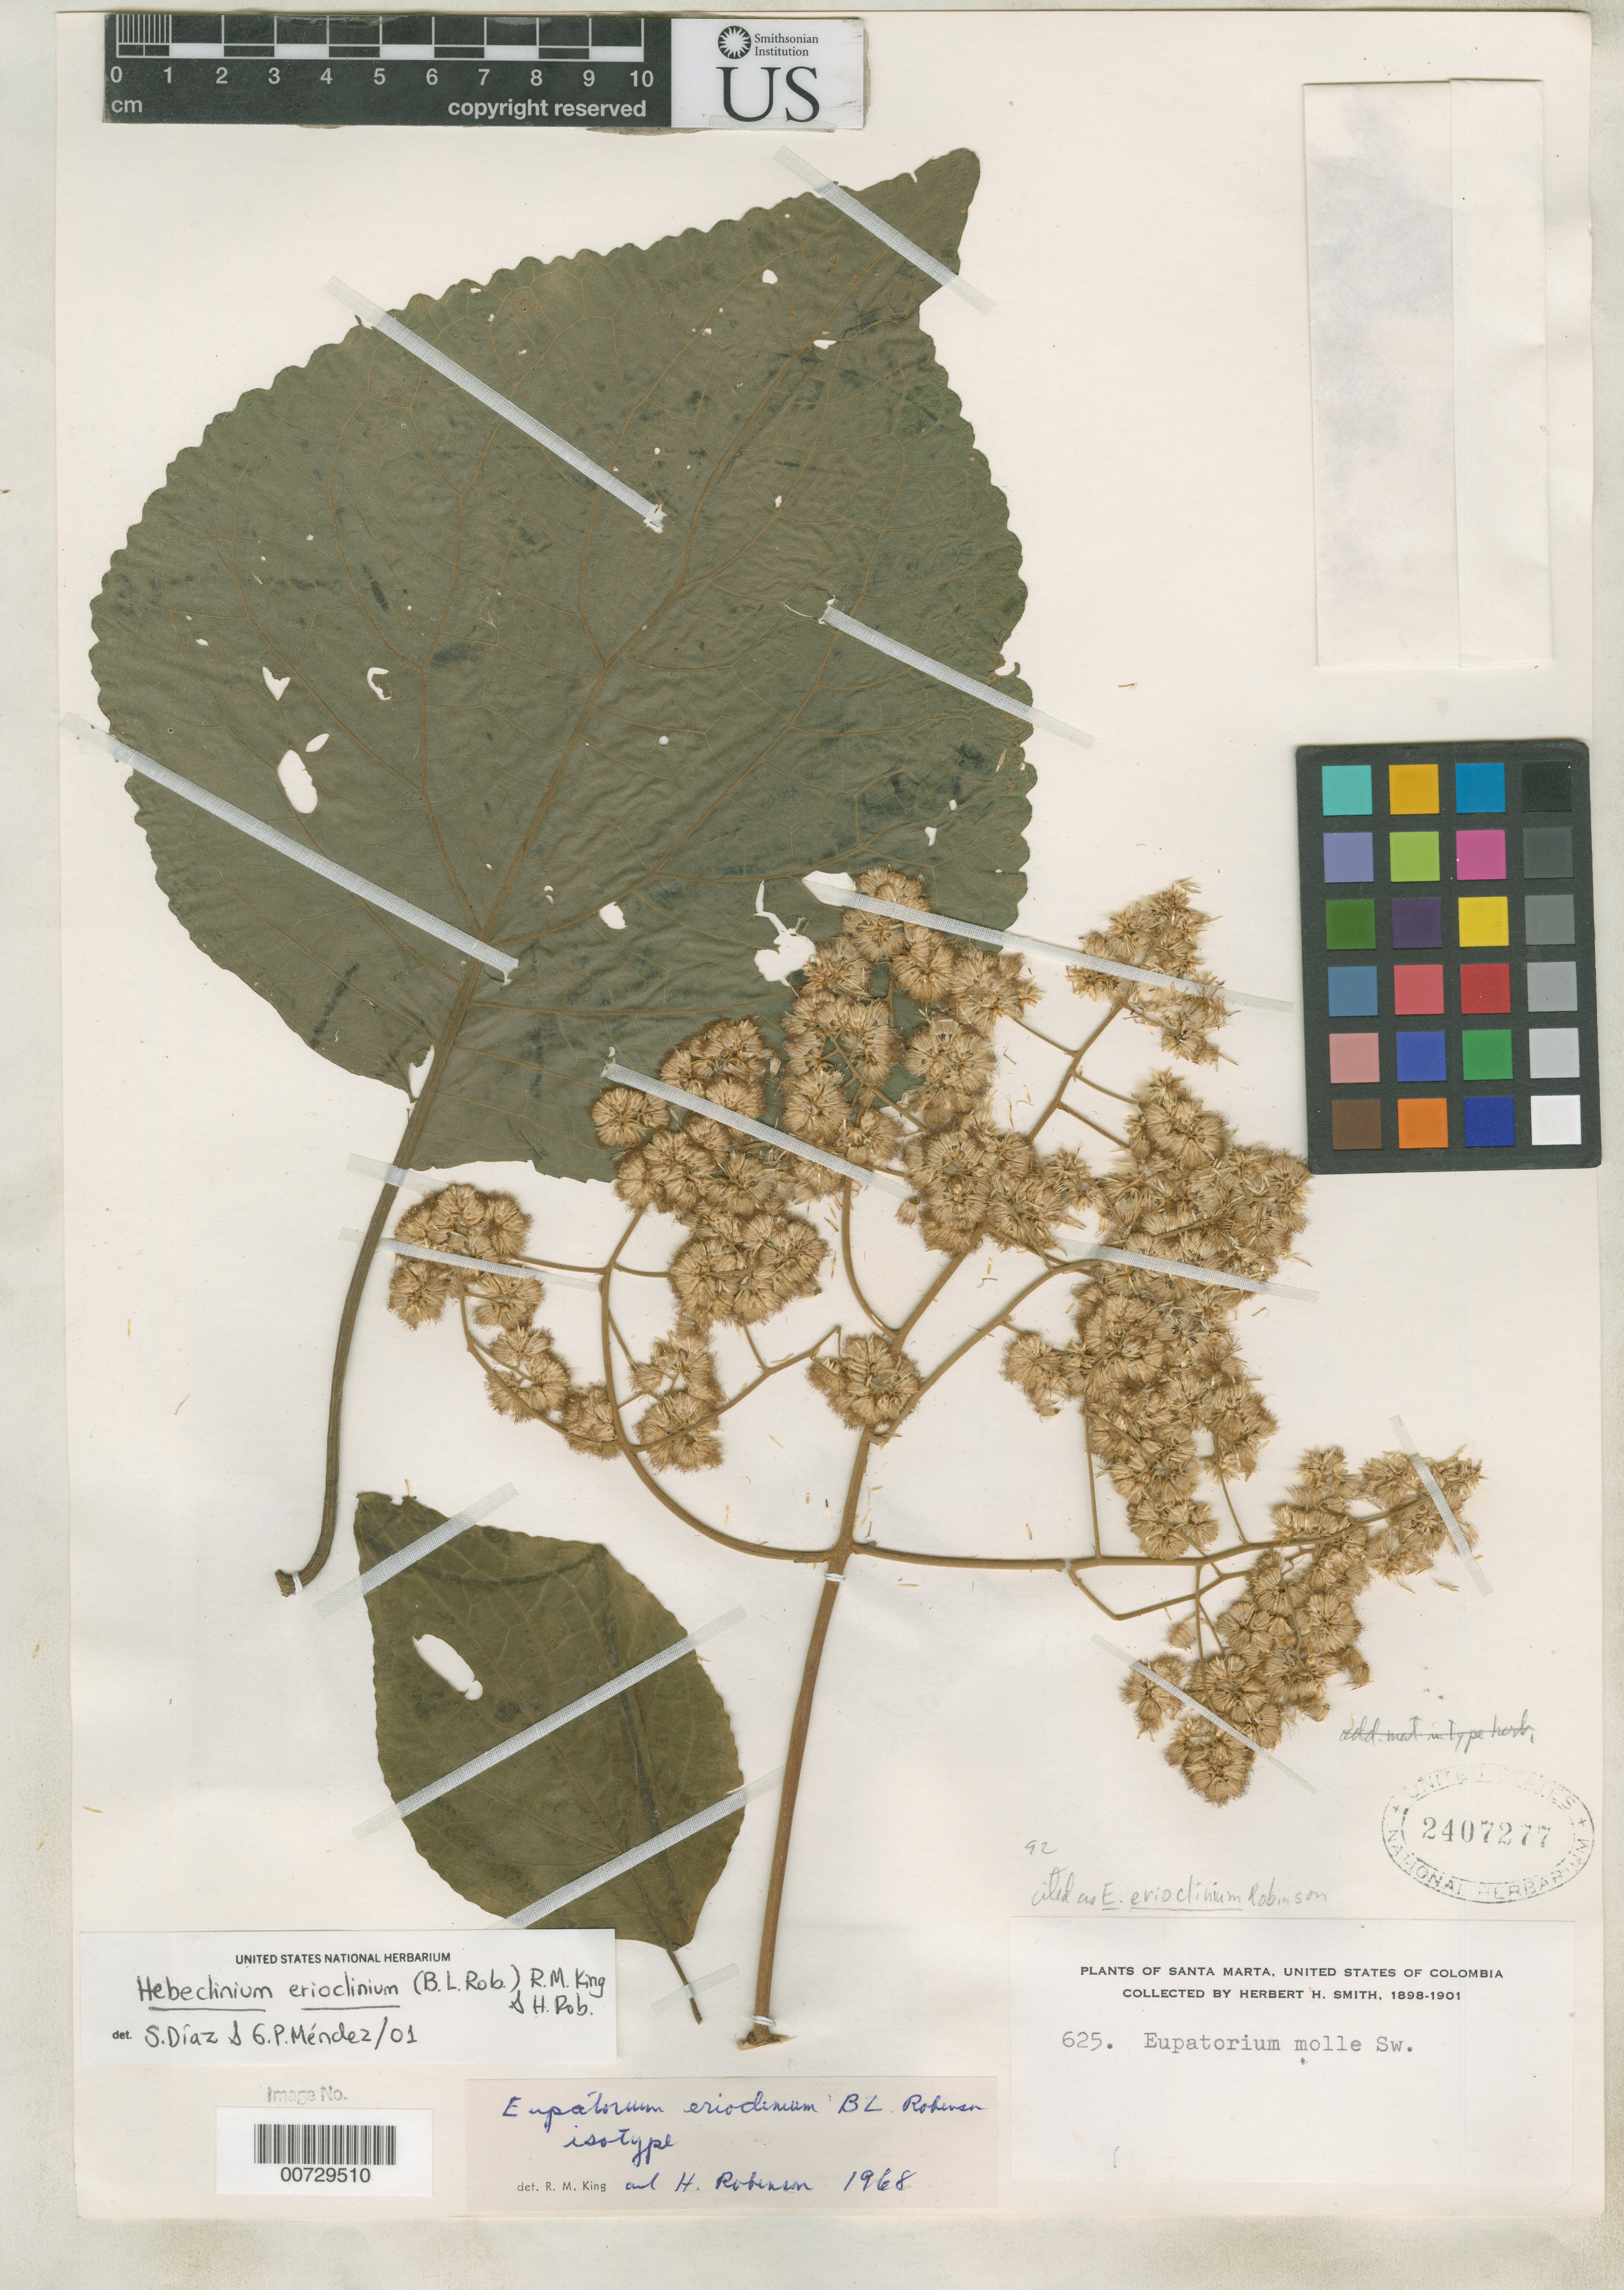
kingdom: Plantae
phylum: Tracheophyta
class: Magnoliopsida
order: Asterales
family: Asteraceae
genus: Eupatorium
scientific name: Eupatorium erioclinium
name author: B.L. Rob.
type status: Isotype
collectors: Herbert H. Smith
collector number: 625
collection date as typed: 1898-1901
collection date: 1898/1901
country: Colombia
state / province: Magdalena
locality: Santa Marta.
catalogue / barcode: US 2407277